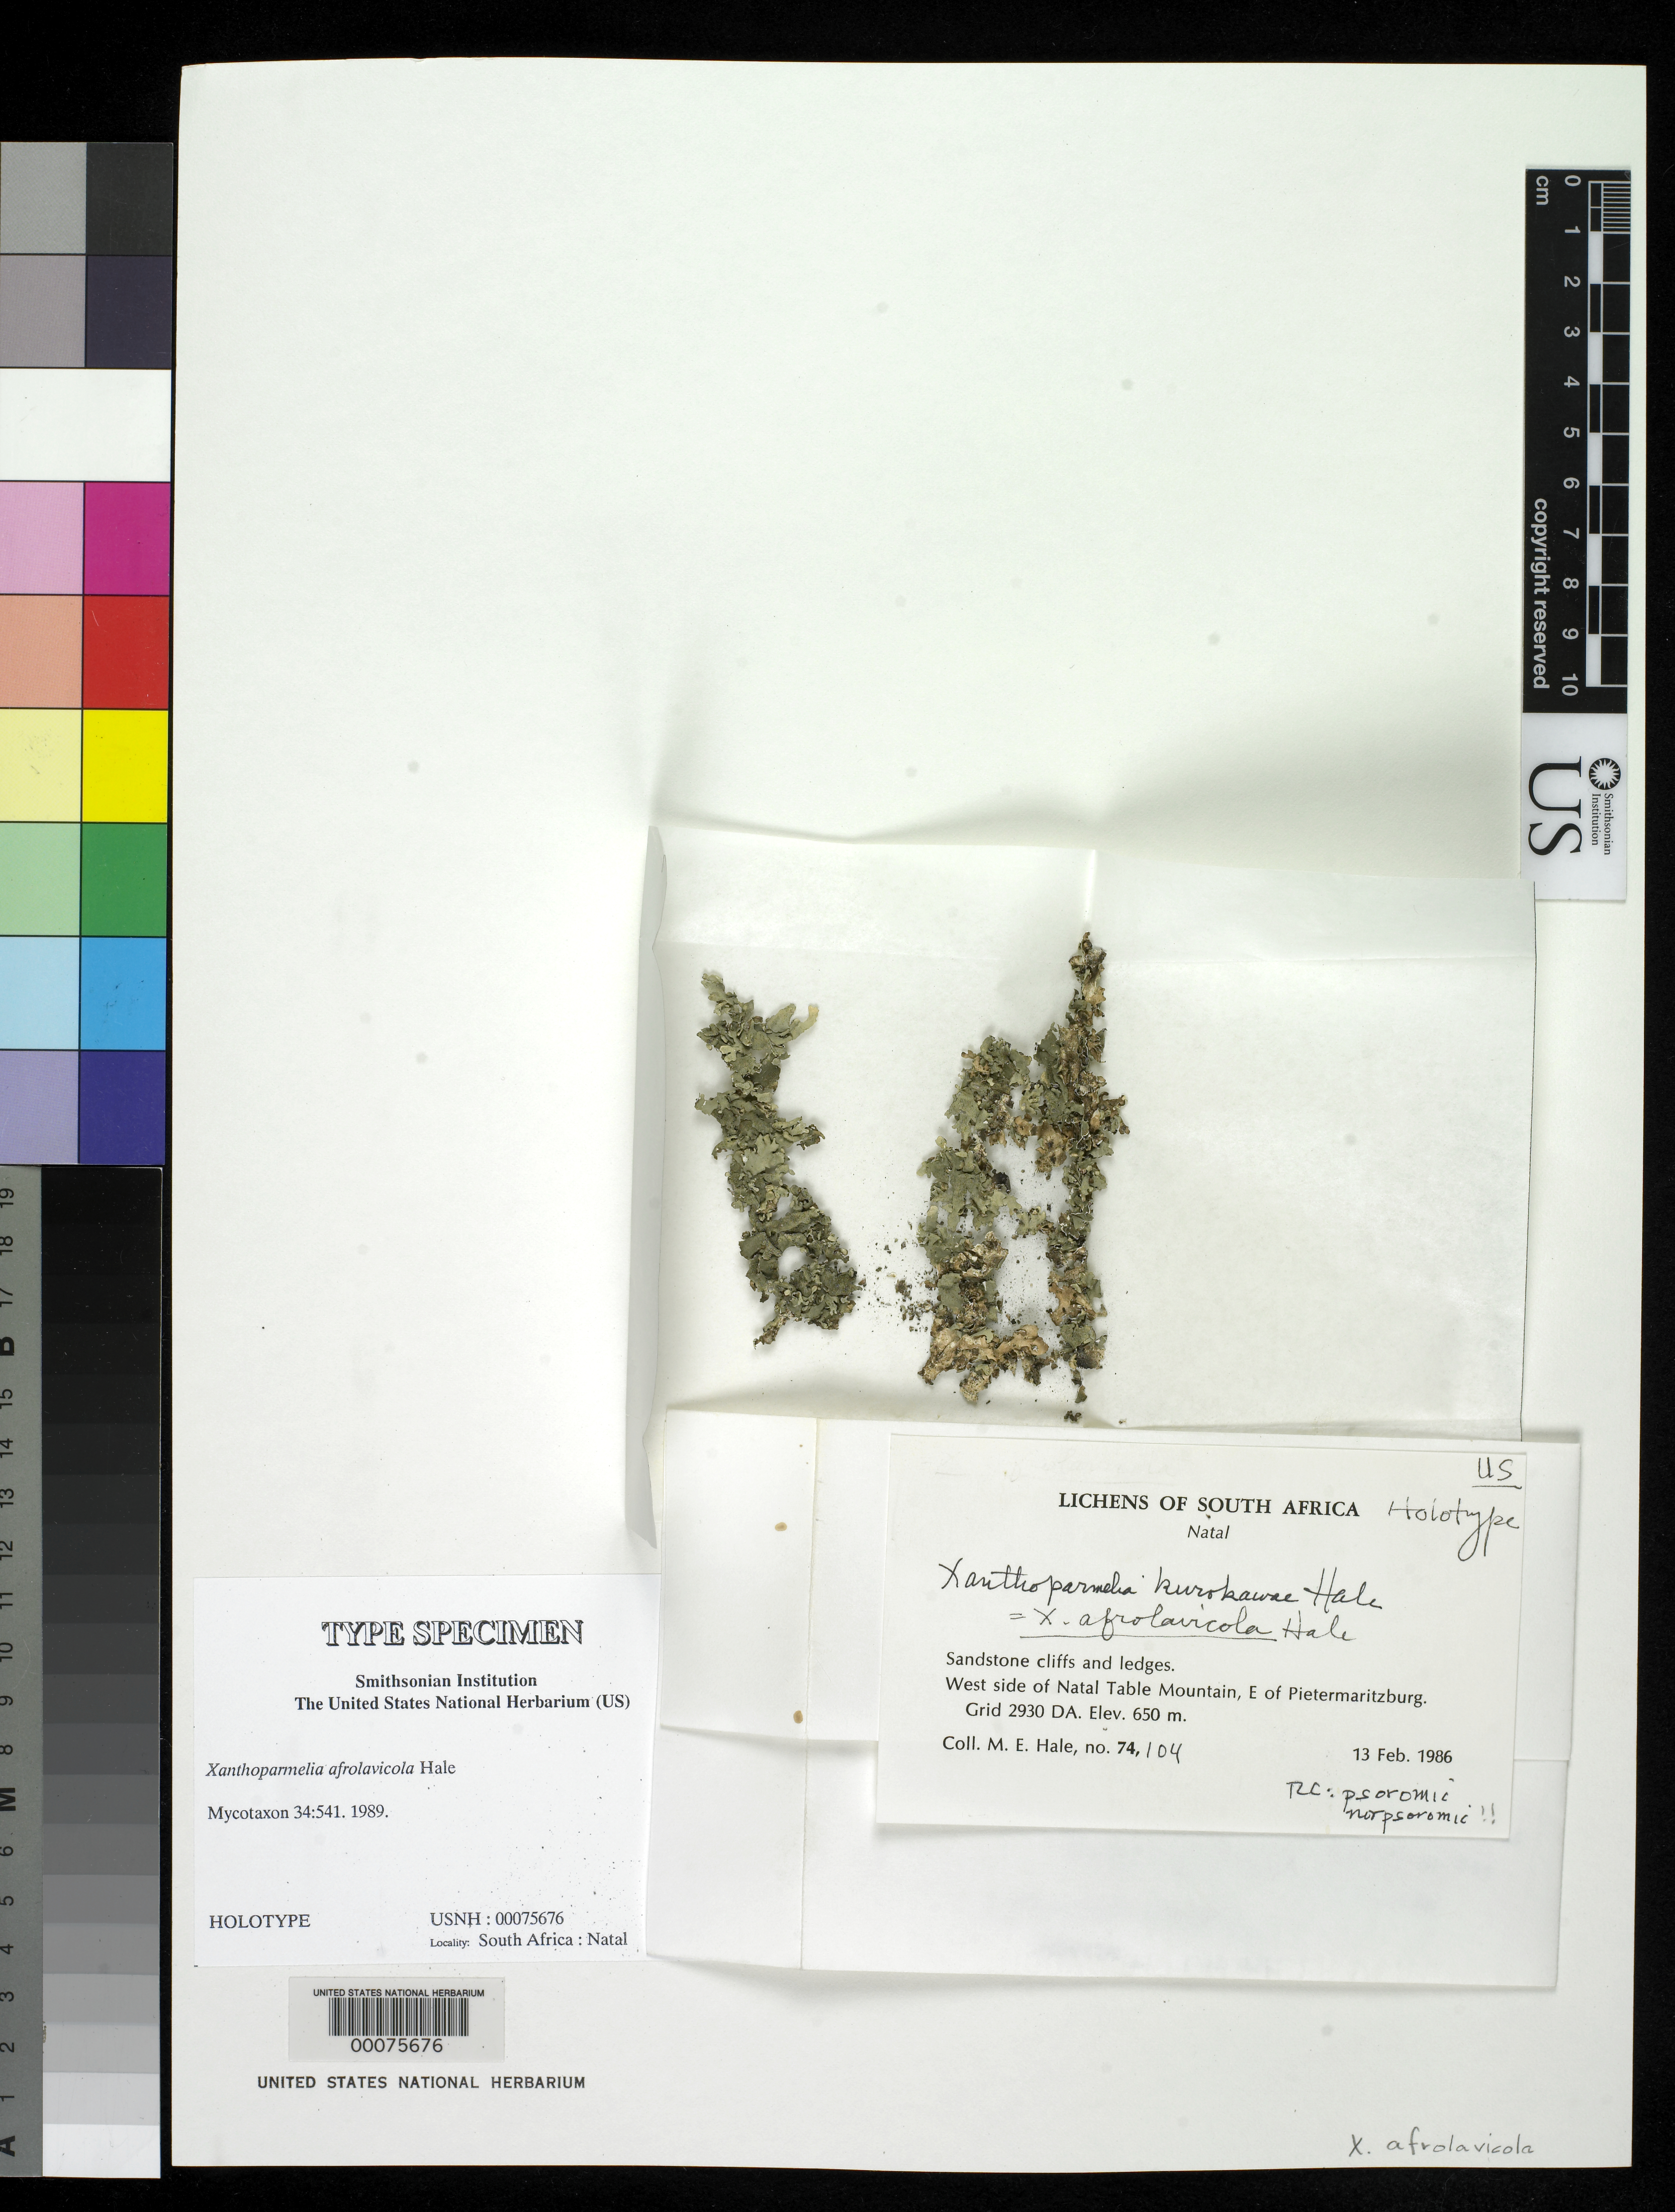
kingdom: Fungi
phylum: Ascomycota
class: Lecanoromycetes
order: Lecanorales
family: Parmeliaceae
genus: Xanthoparmelia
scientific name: Xanthoparmelia afrolavicola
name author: Hale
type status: Holotype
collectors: M. Hale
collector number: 74104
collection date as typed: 13 Feb 1986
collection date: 1986-02-13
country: South Africa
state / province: KwaZulu-Natal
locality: Grid 2930 DA, W side of Natal Table Mountain, E of Pietermaritzburg, sandstone cliffs and ledges.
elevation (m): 650